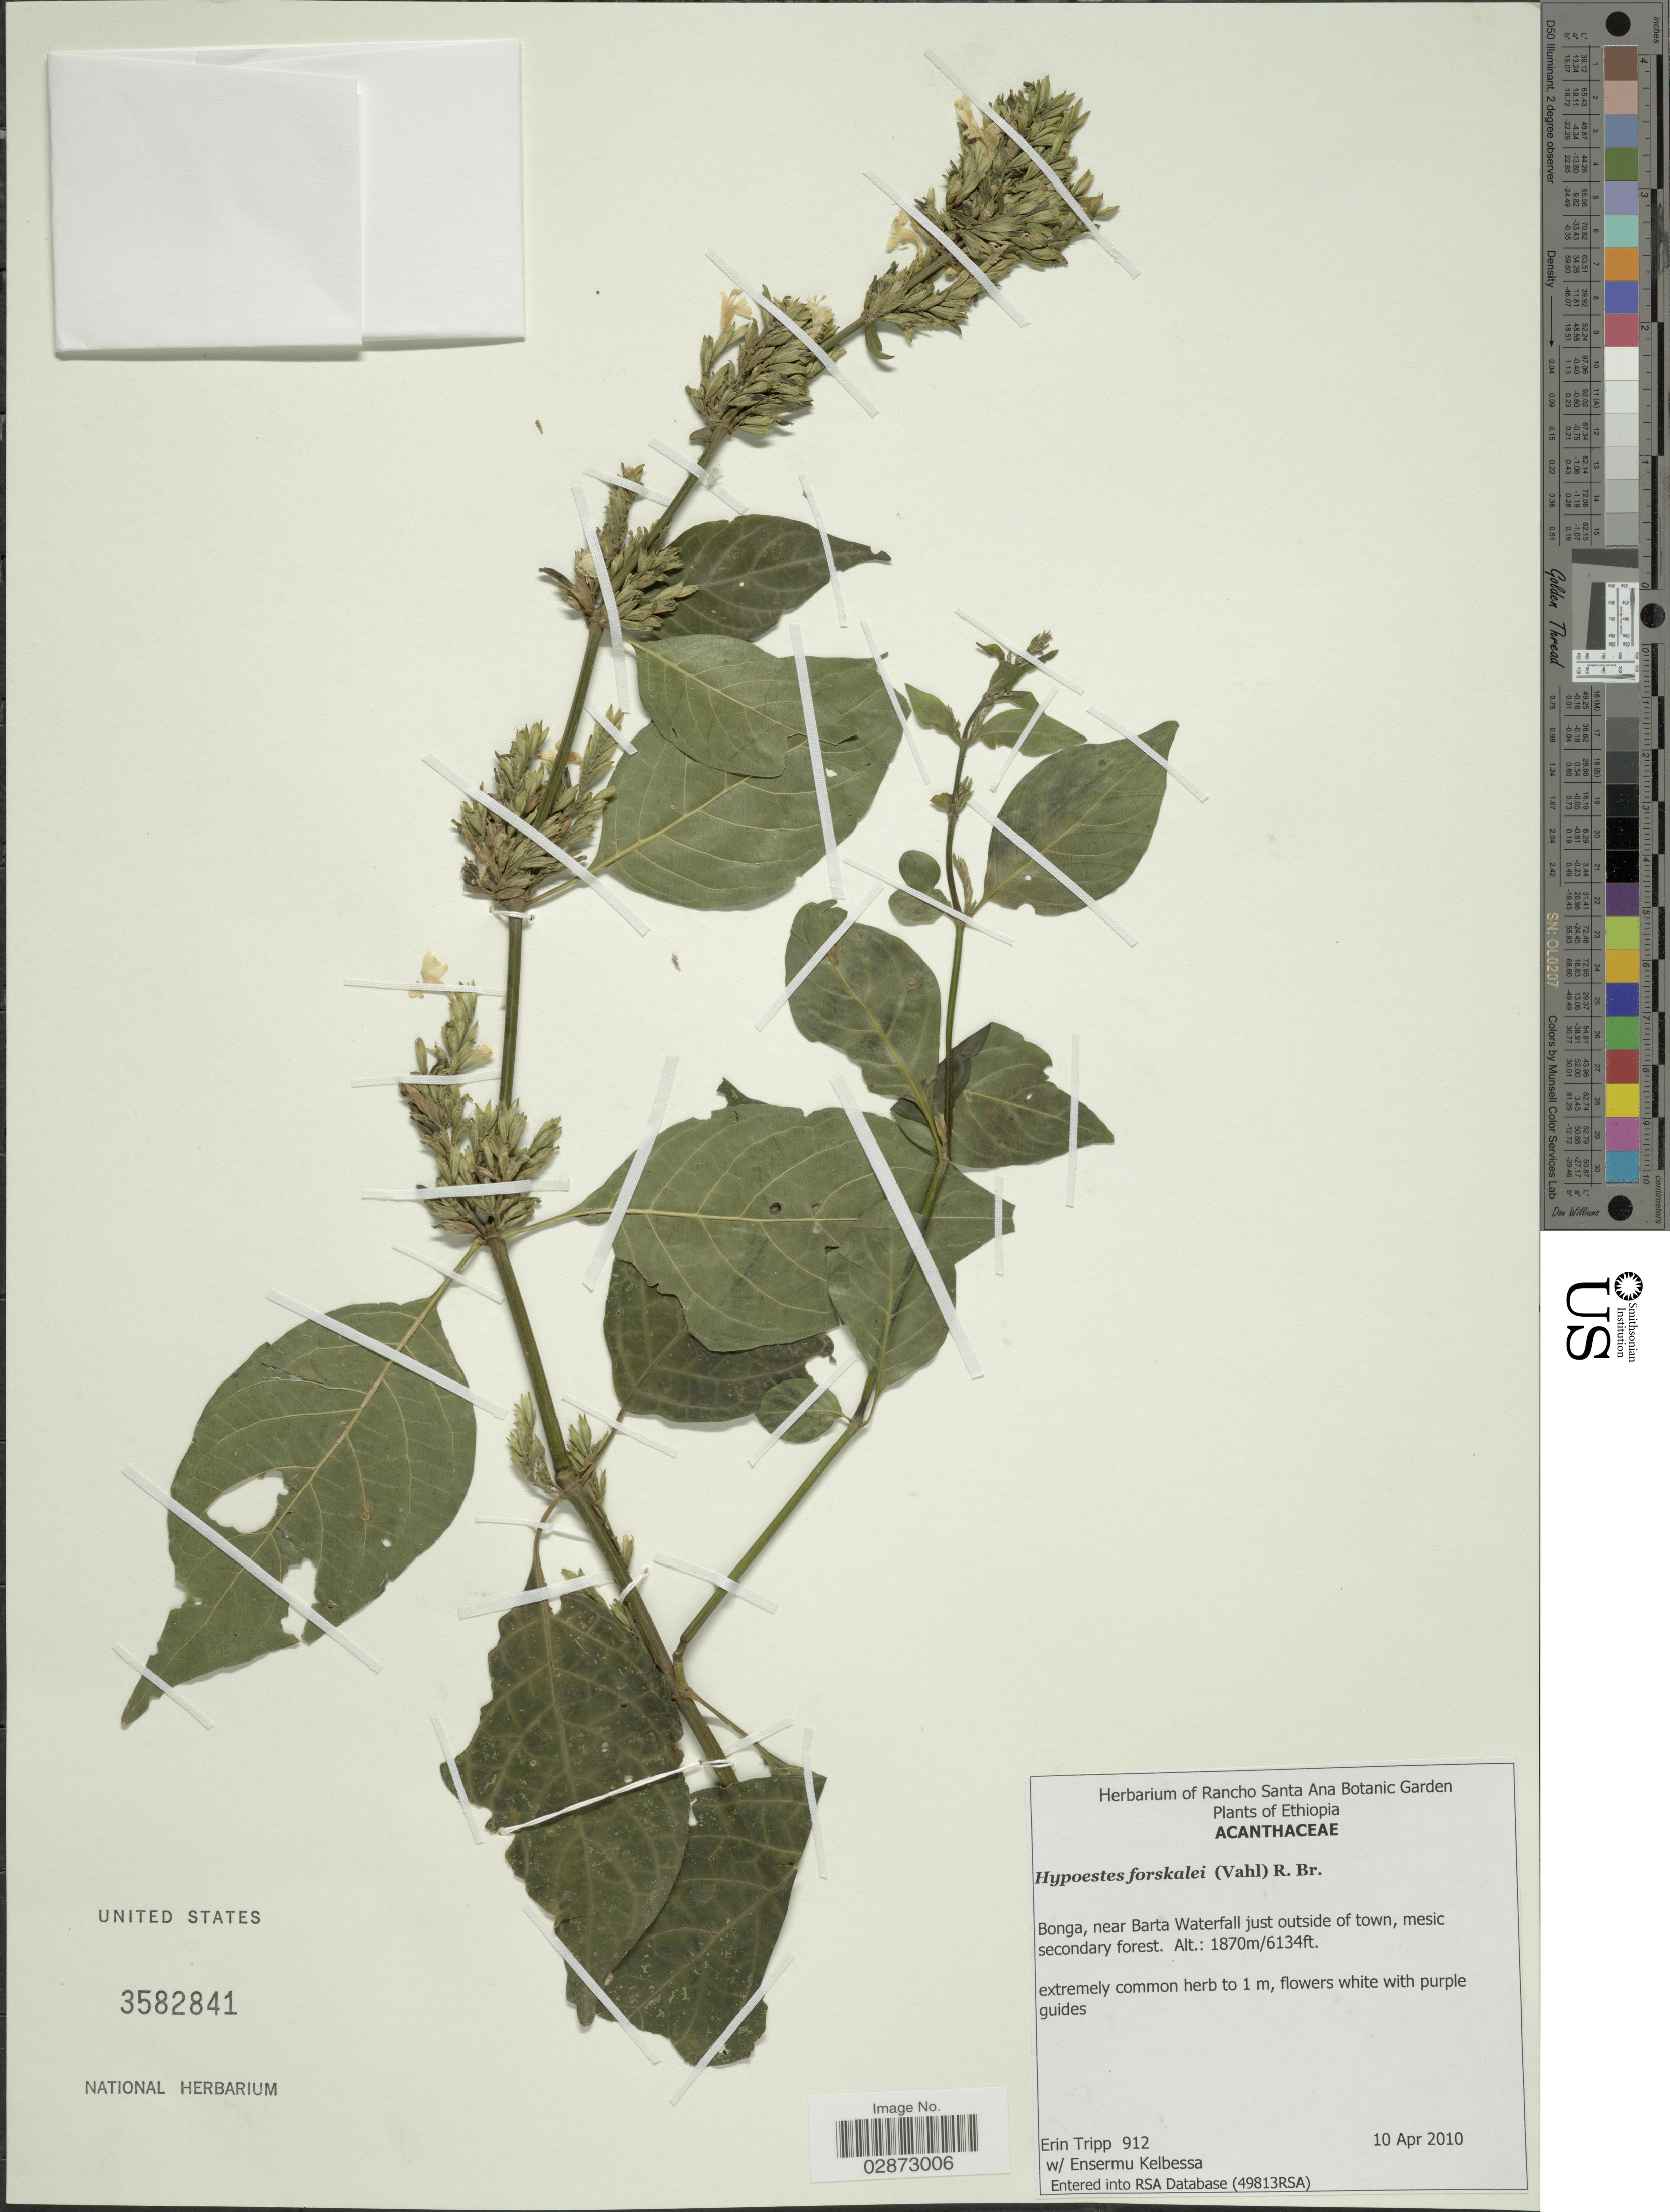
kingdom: Plantae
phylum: Tracheophyta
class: Magnoliopsida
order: Lamiales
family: Acanthaceae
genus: Hypoestes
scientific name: Hypoestes forsskaolii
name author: (Vahl) R. Br.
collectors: E. Tripp & K. Ensermu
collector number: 912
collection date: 2010-04-10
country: Ethiopia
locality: Bonga, near Barta Waterfall just outside of town.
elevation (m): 1870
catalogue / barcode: US 3582841